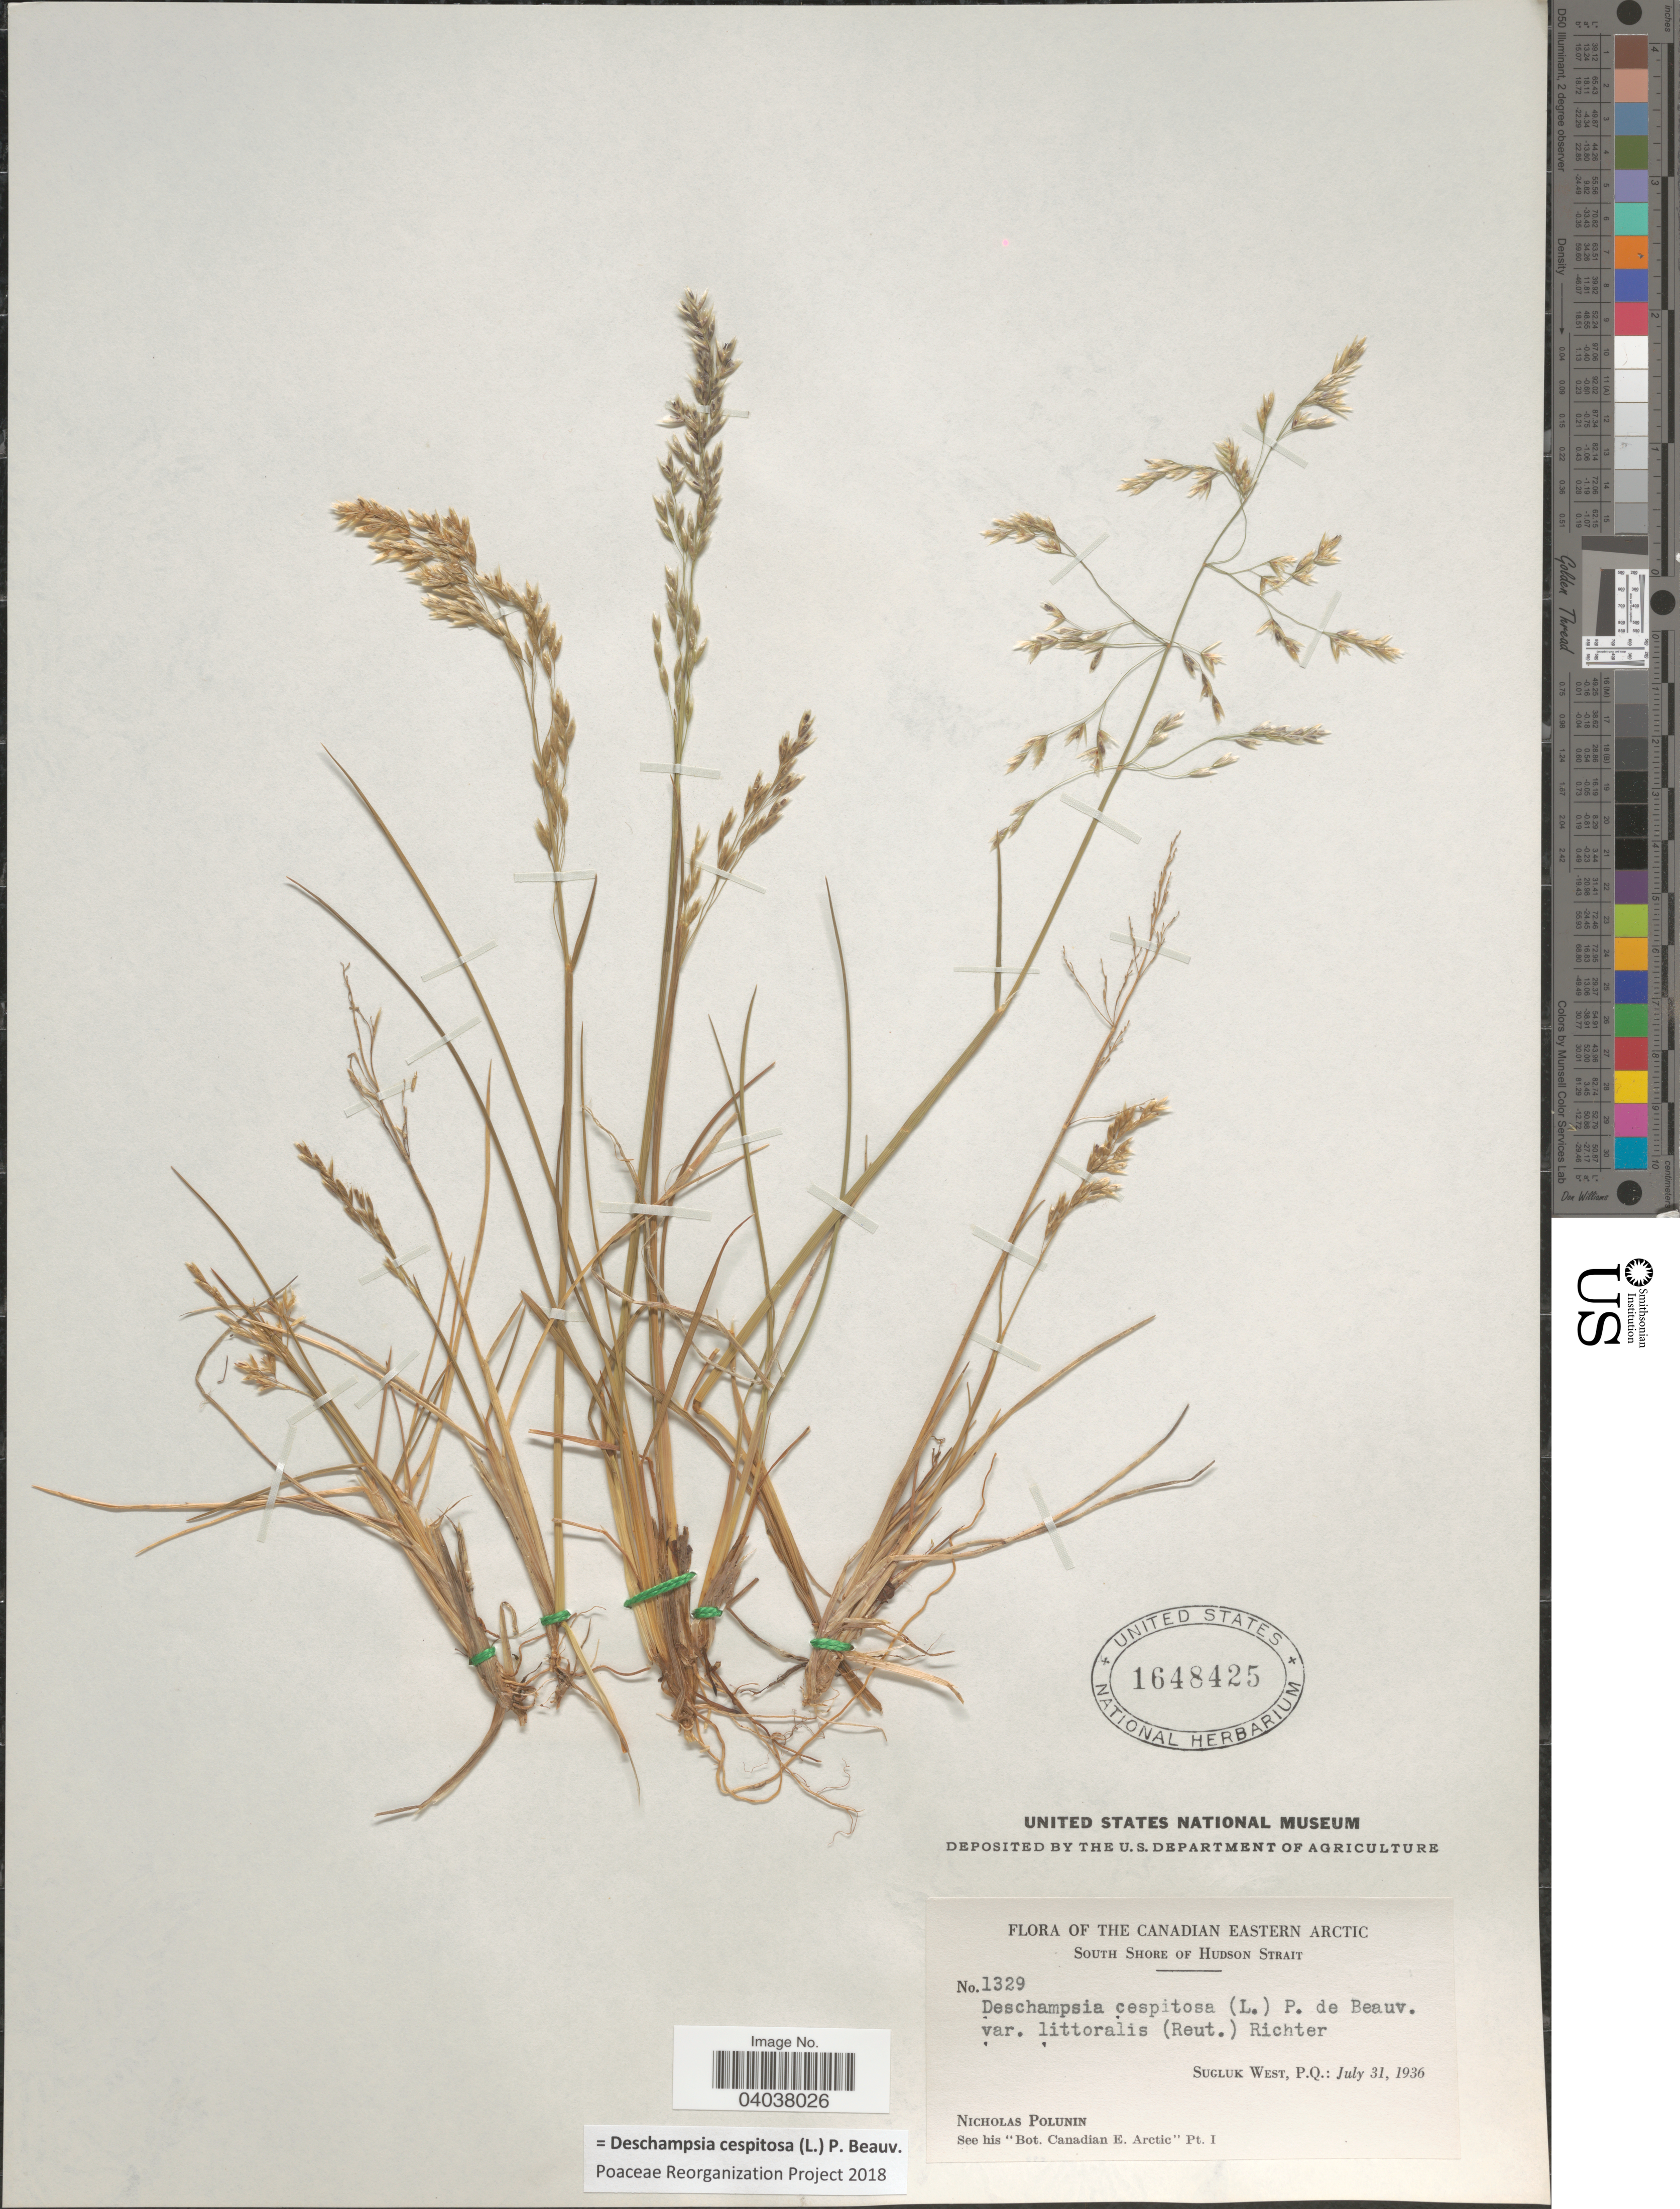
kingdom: Plantae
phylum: Tracheophyta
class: Liliopsida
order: Poales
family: Poaceae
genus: Deschampsia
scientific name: Deschampsia cespitosa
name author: (L.) P. Beauv.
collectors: N. V. Polunin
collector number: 1329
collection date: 1936-07-31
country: Canada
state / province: Quebec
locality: The Canadian Eastern Arctic. South Shore of Hudson Strait. Sugluk West, P.Q.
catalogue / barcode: US 1648425